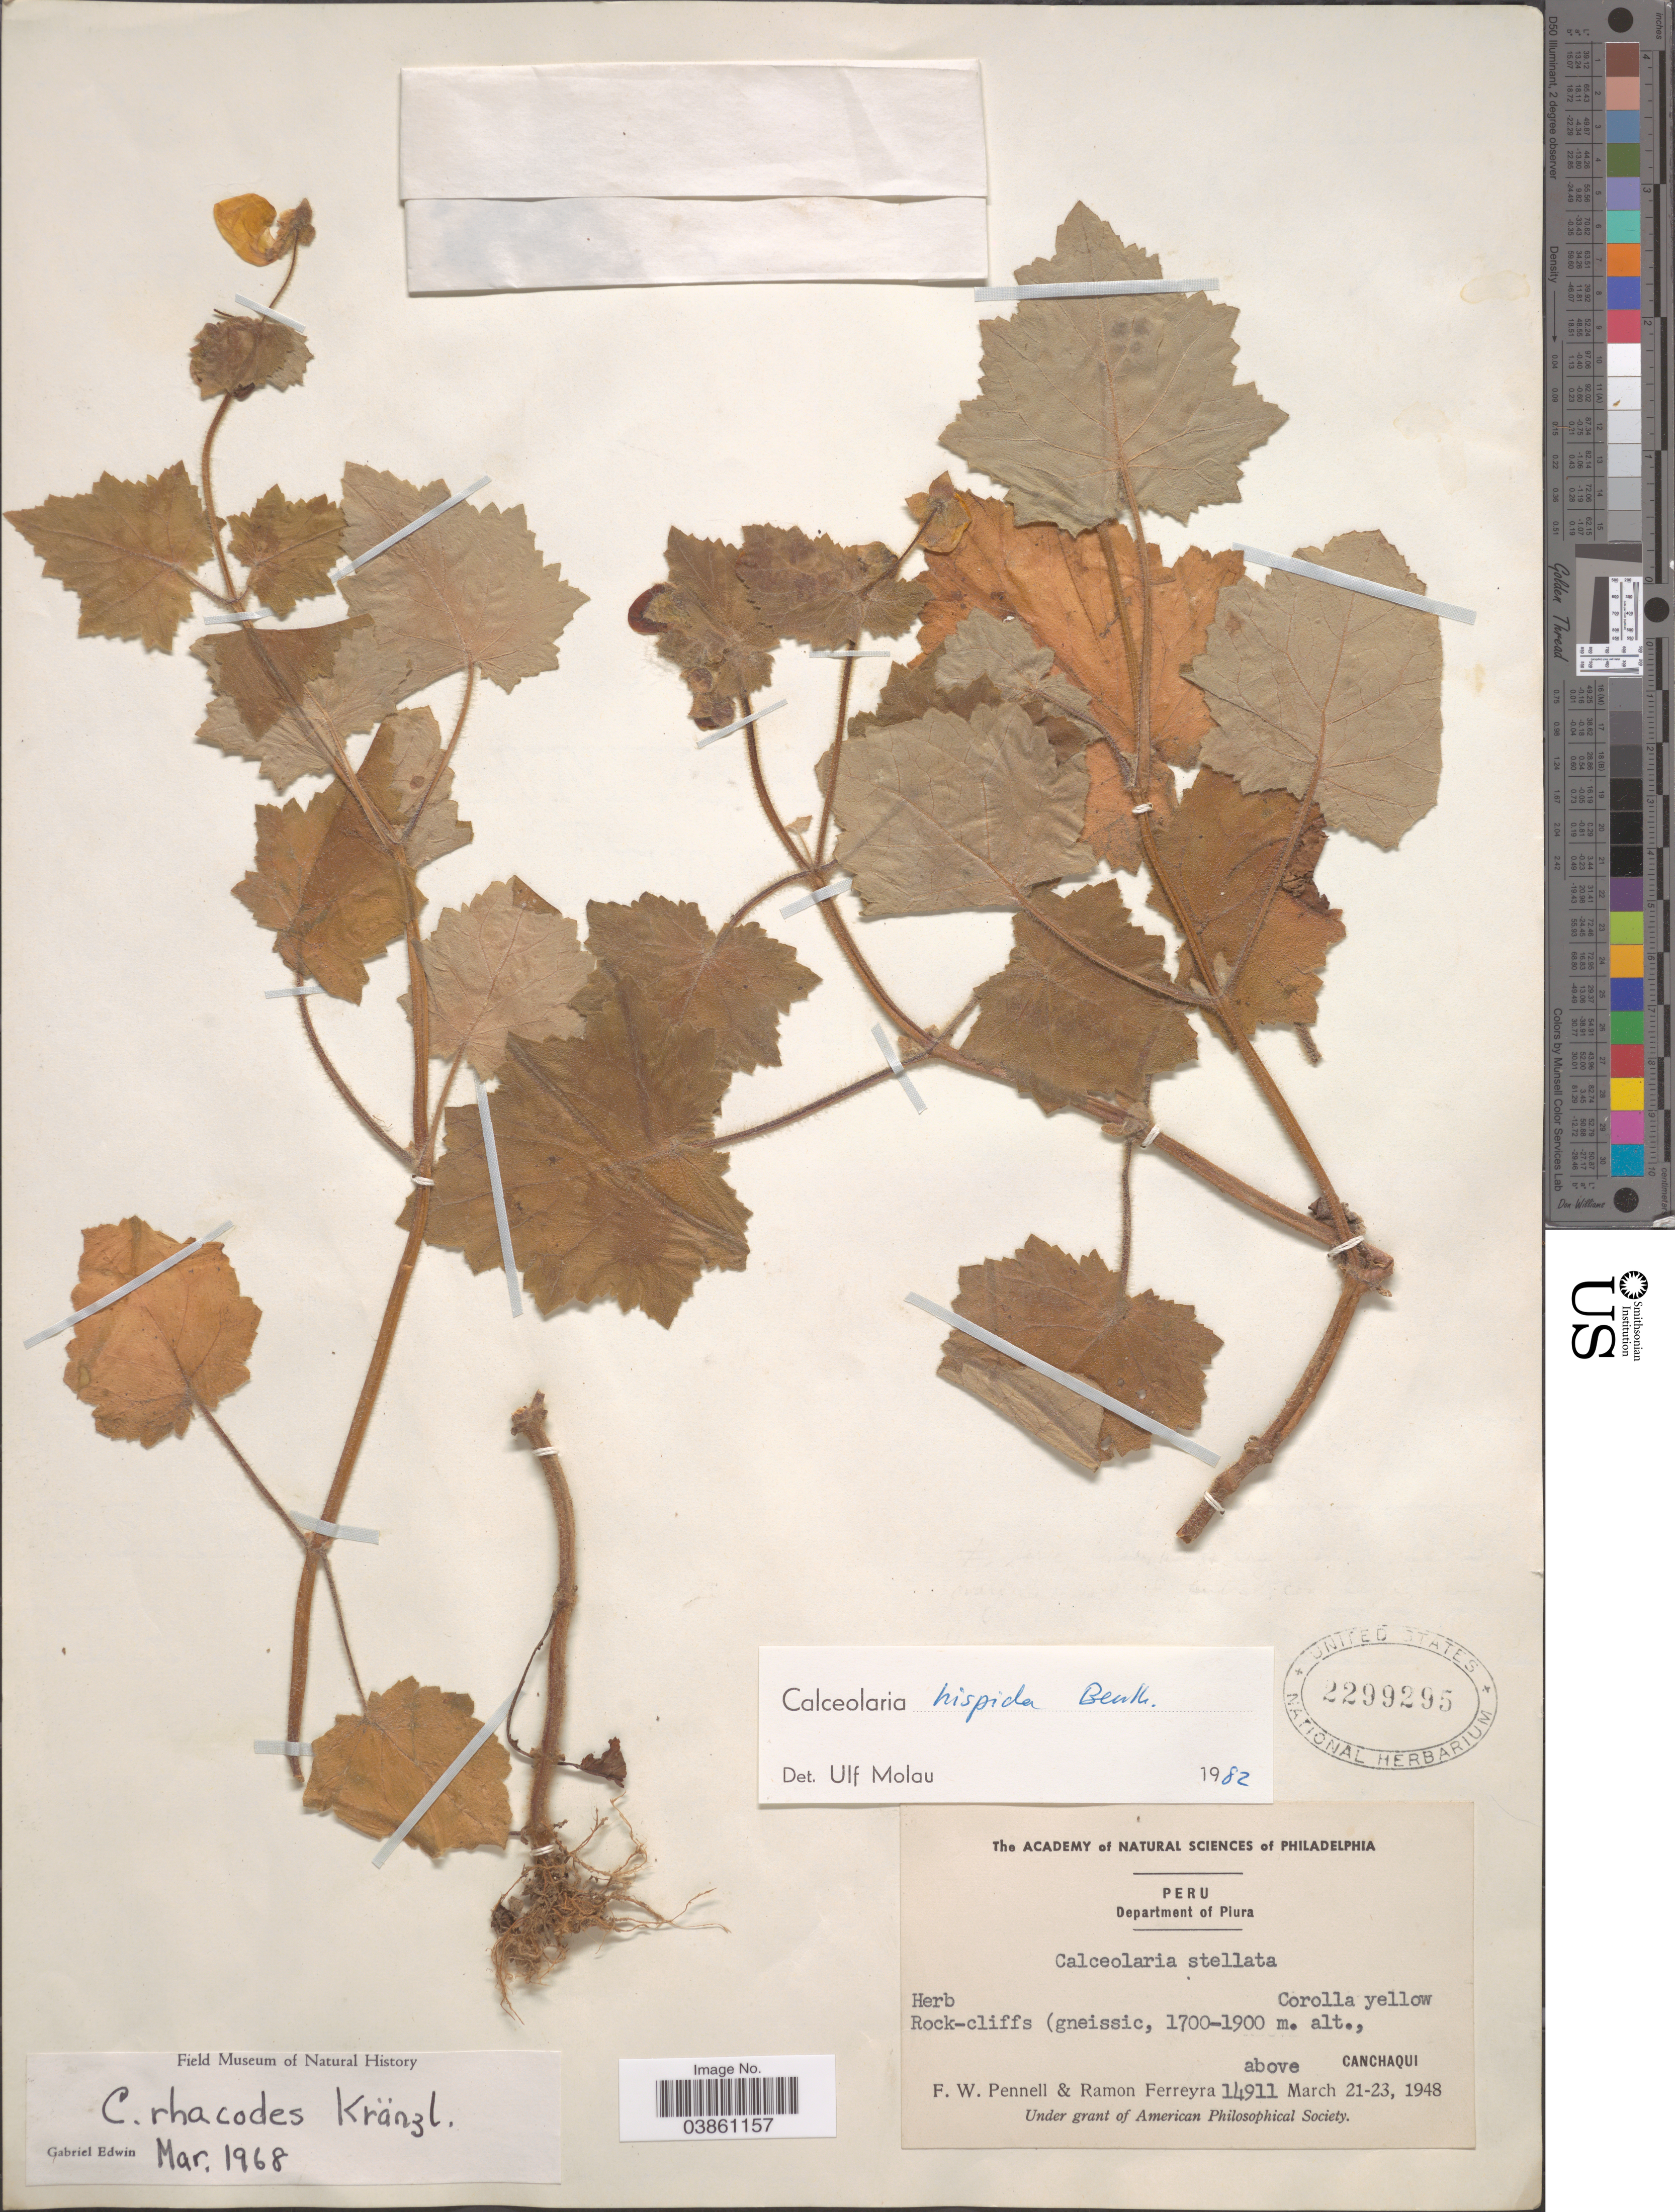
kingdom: Plantae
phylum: Tracheophyta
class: Magnoliopsida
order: Lamiales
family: Calceolariaceae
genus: Calceolaria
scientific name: Calceolaria hispida subsp. hispida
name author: Benth.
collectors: F. W. Pennell & R. A. Ferreyra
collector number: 14911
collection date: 1948-03-21/1948-03-23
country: Peru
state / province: Piura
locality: Department of Piura. Above Canchaqui.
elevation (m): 1700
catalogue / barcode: US 2299295